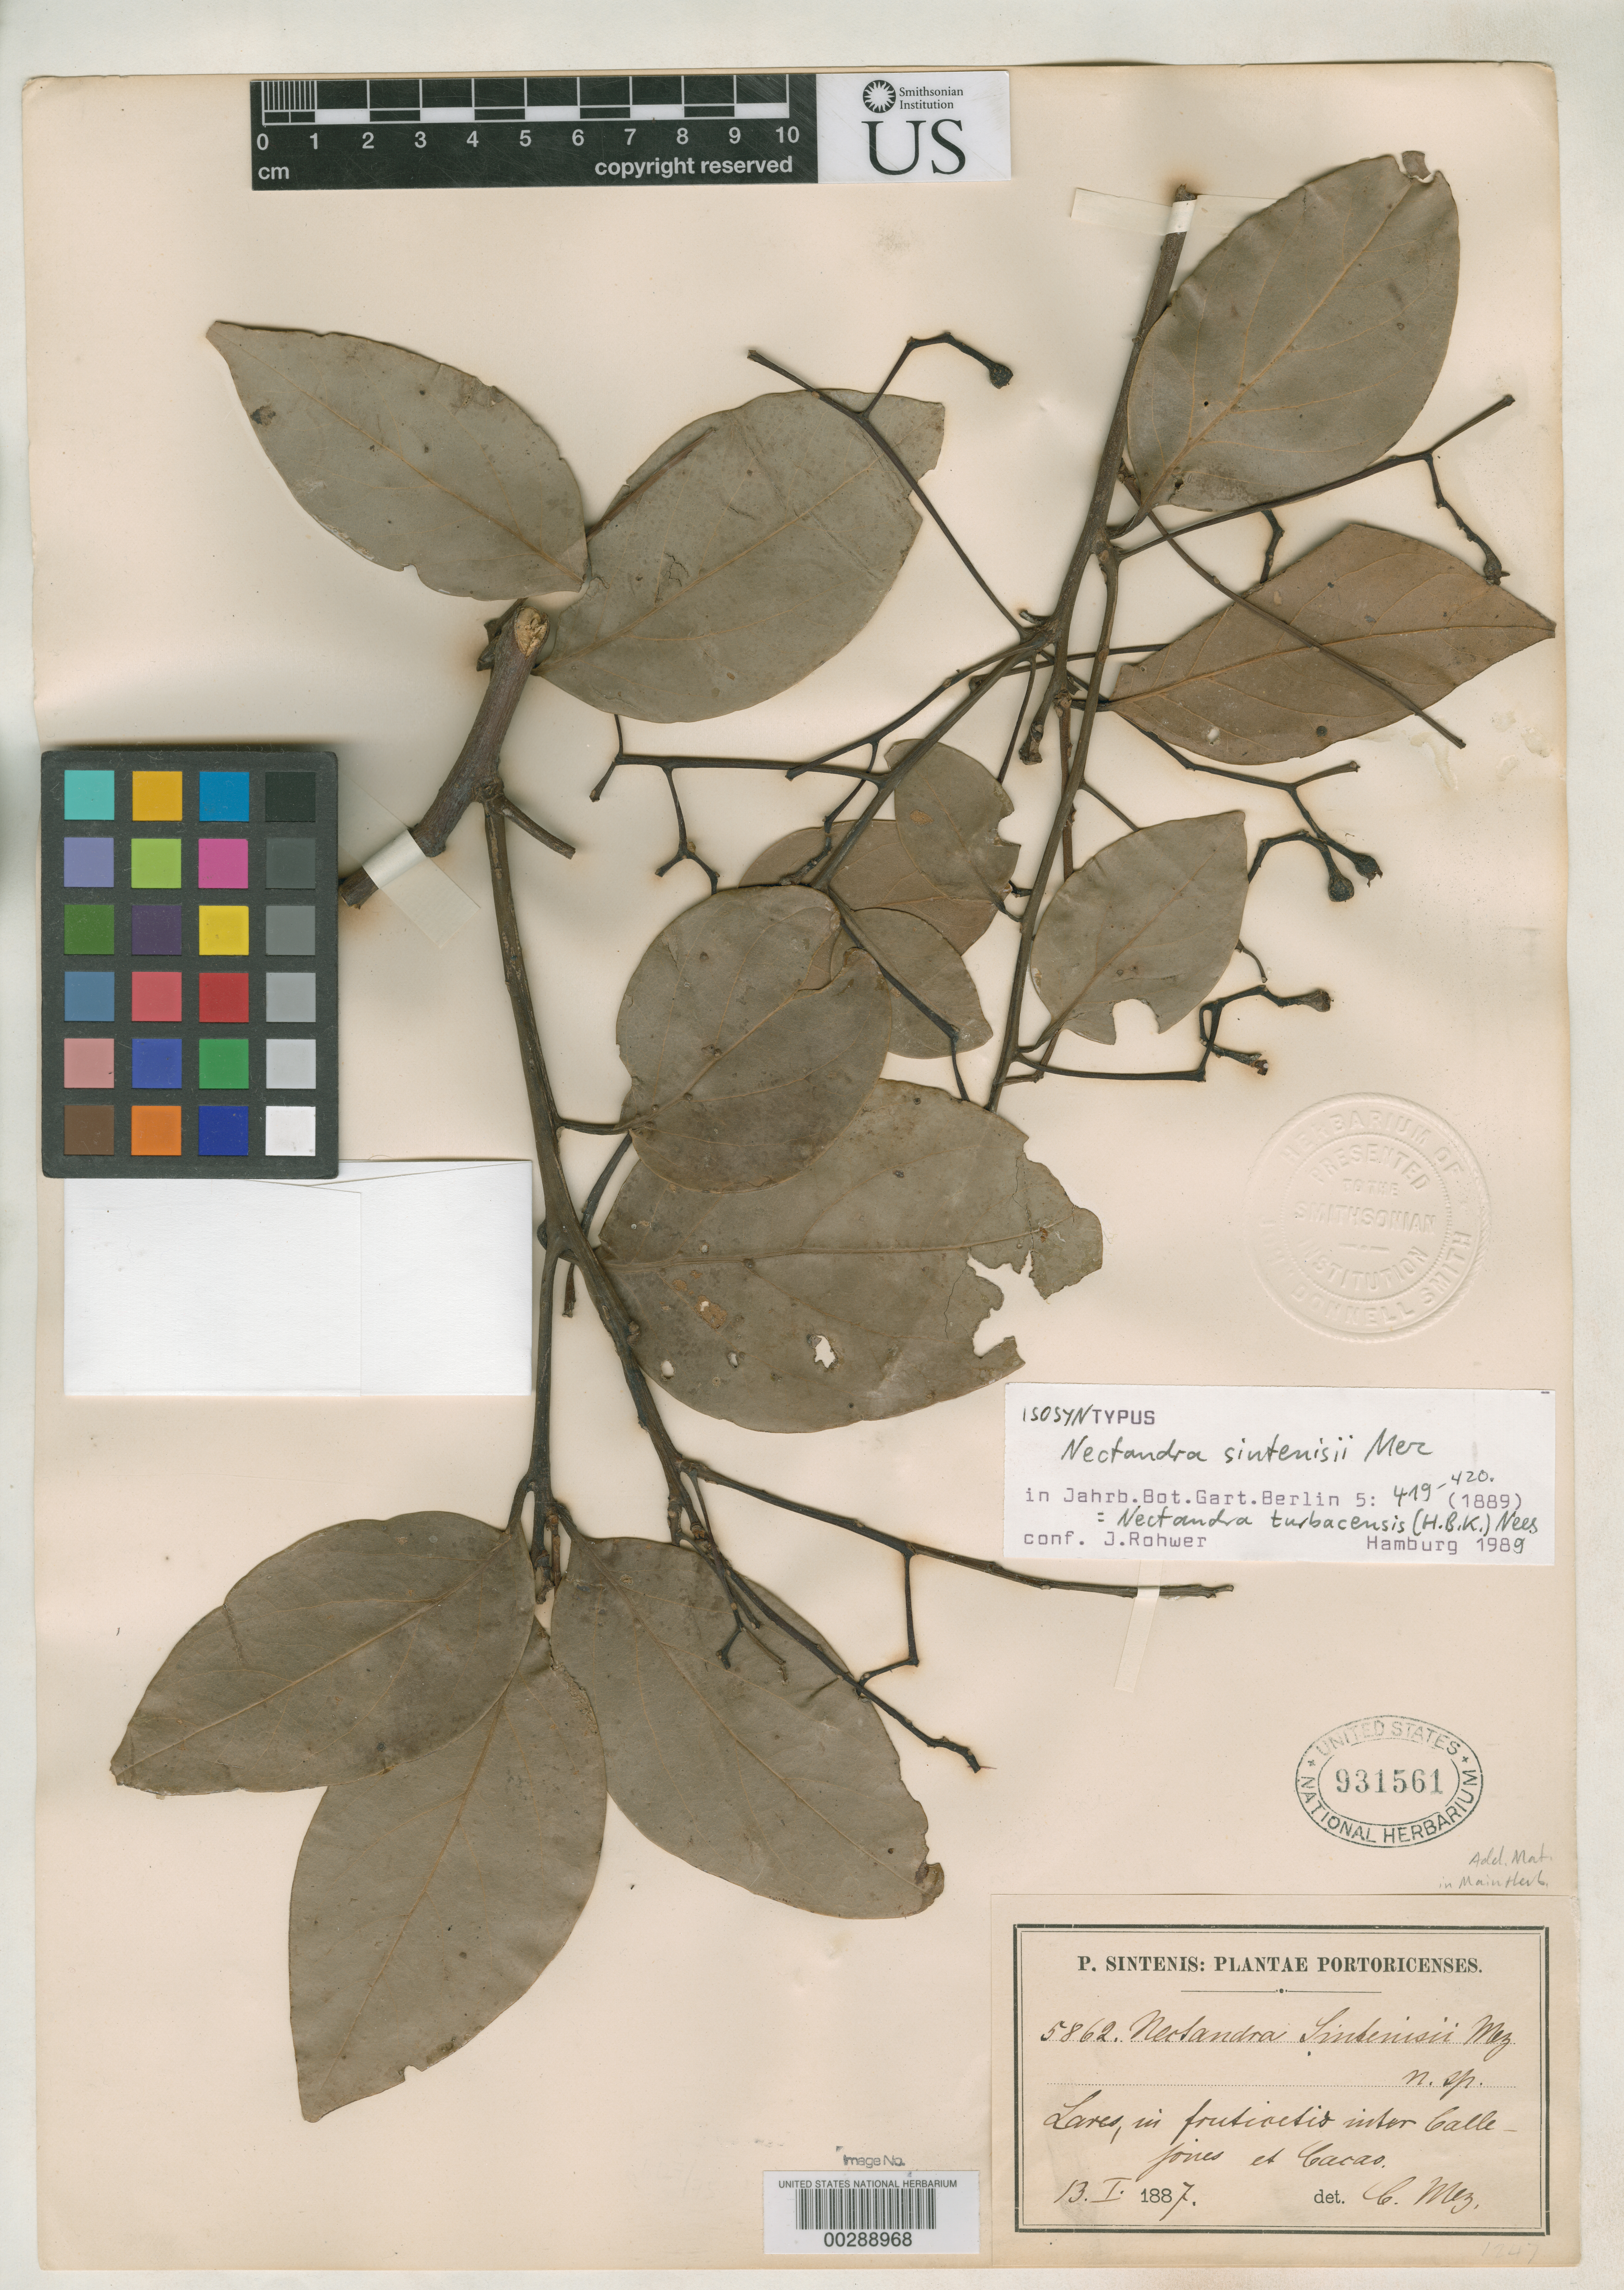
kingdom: Plantae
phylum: Tracheophyta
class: Magnoliopsida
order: Laurales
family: Lauraceae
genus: Nectandra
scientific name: Nectandra sintenisii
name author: Mez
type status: Isosyntype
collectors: P. Sintenis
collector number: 5862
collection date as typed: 13 Jan 1887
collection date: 1887-01-13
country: Puerto Rico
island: Greater Antilles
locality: Lares, between Calle-Jones and Cacao.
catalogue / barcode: US 931561